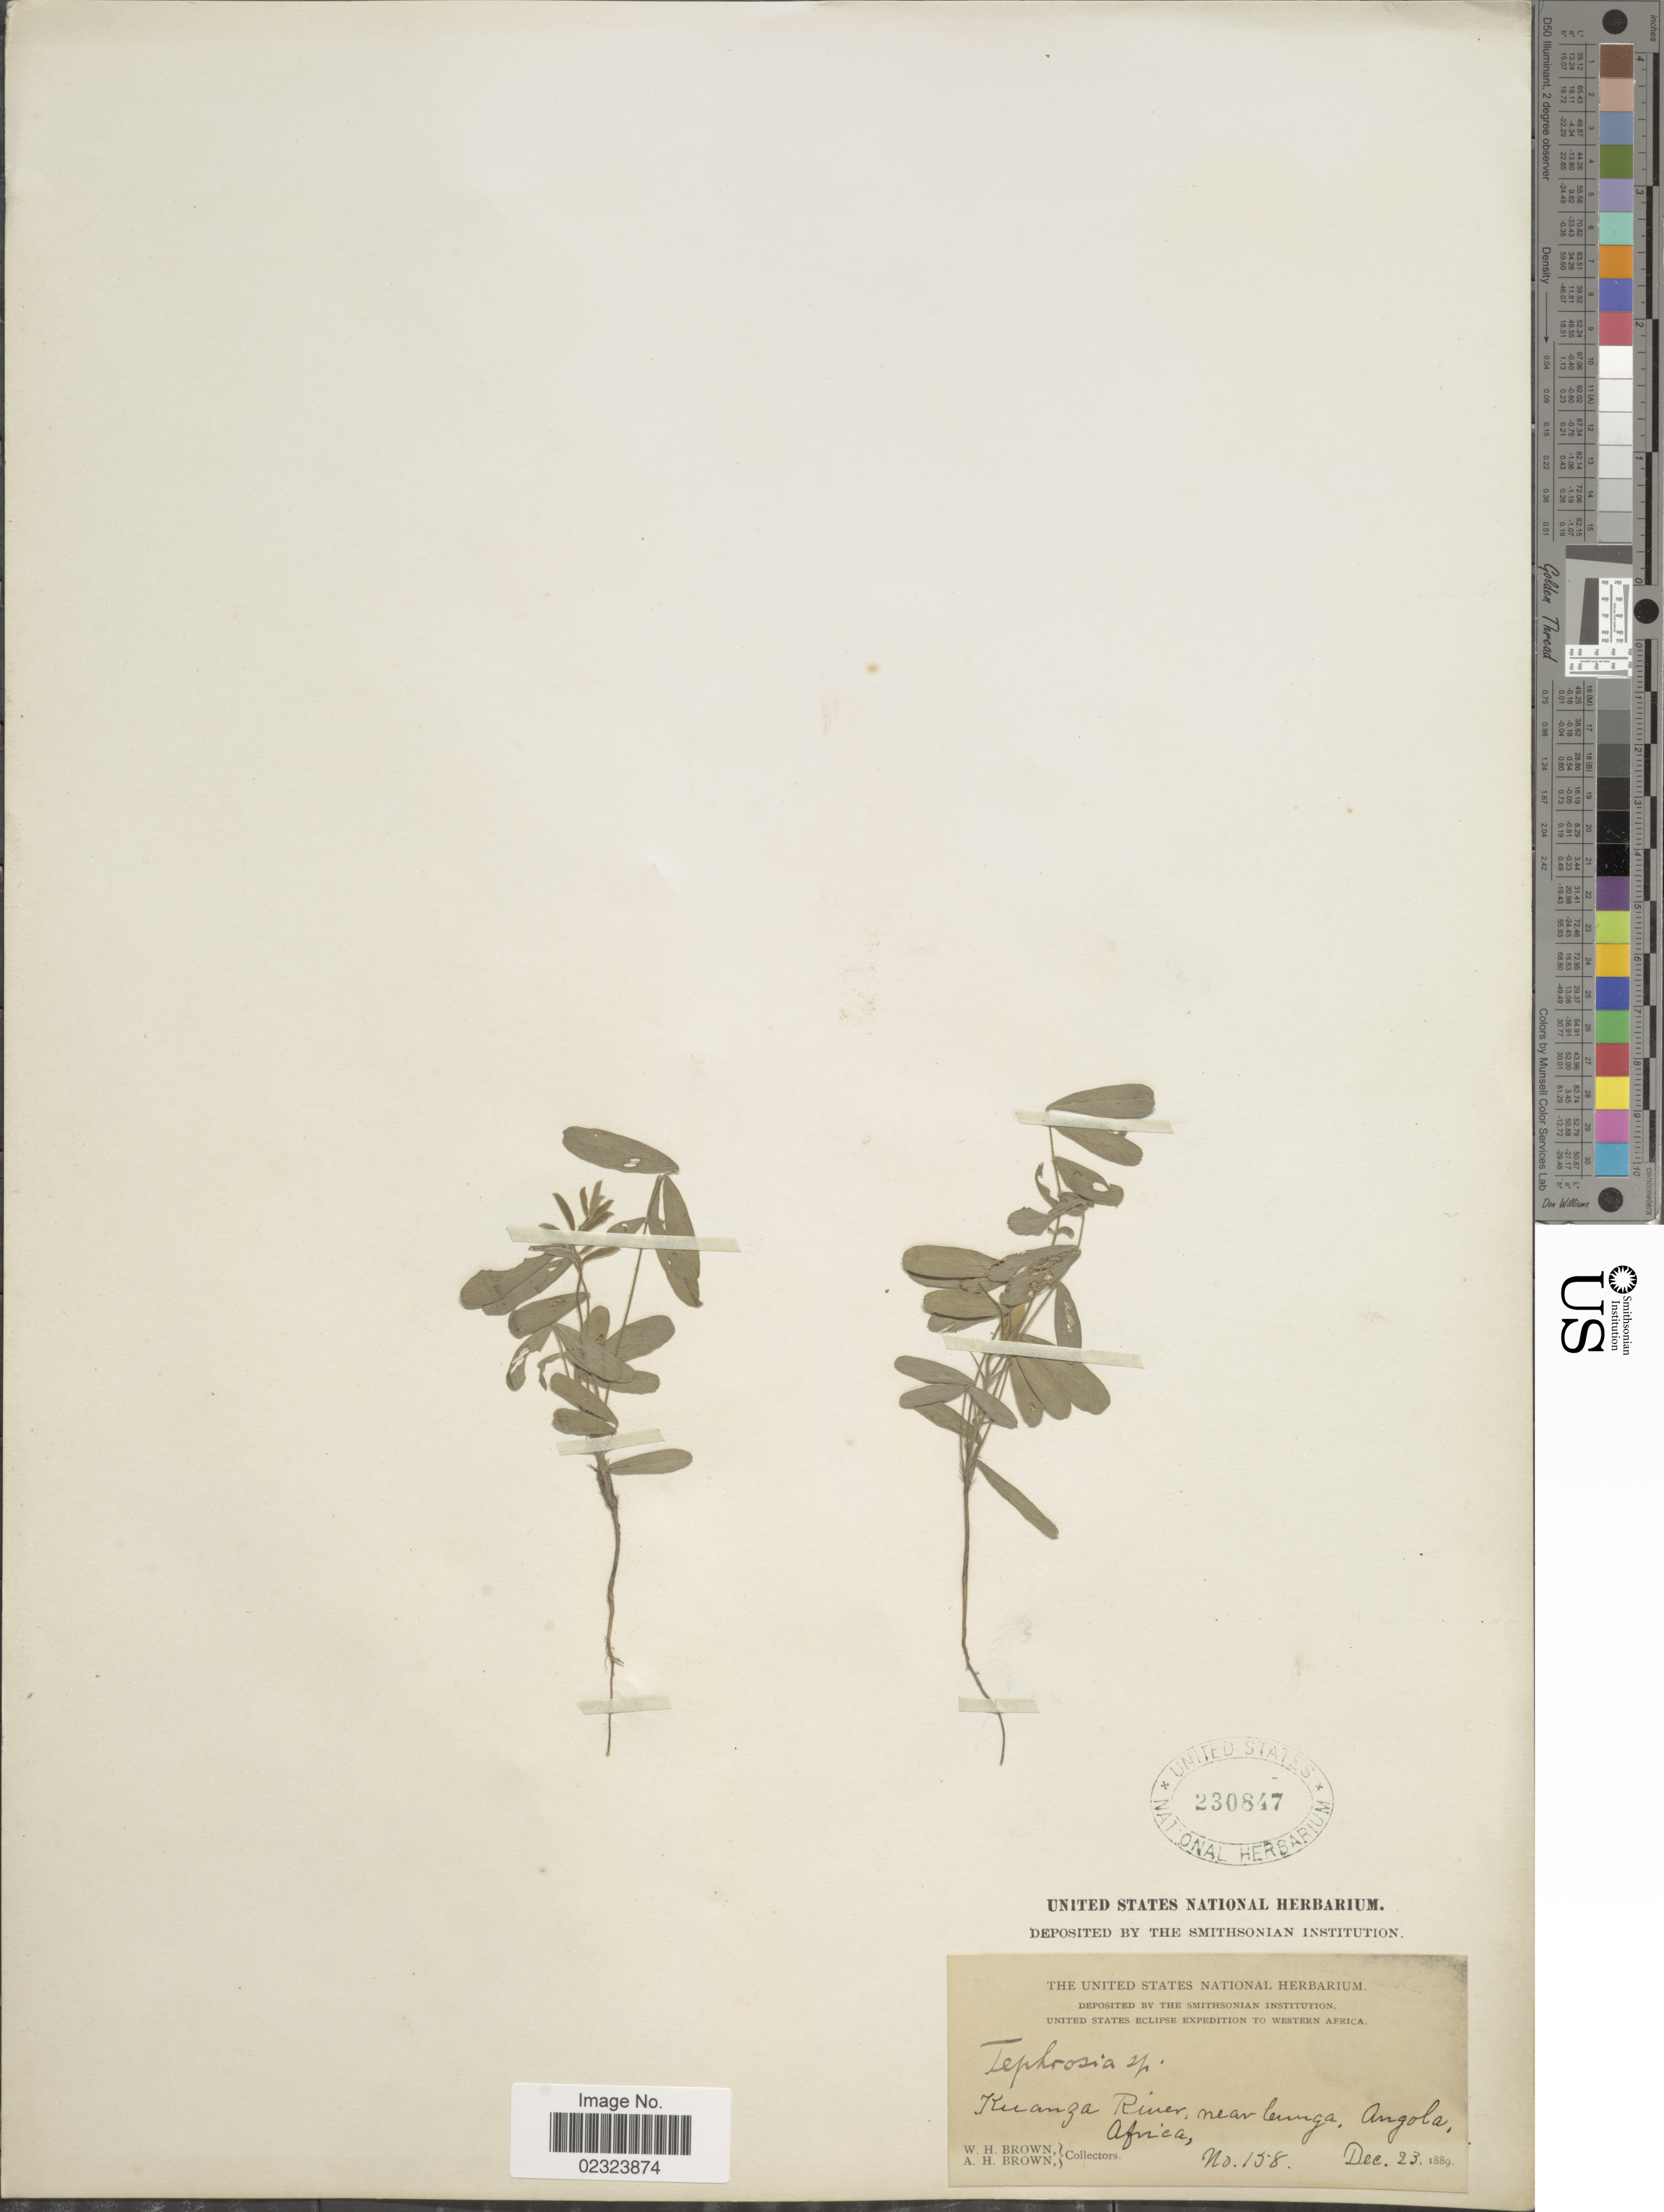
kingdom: Plantae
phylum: Tracheophyta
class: Magnoliopsida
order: Fabales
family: Fabaceae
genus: Tephrosia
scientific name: Tephrosia sp.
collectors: W. H. Brown & A. H. Brown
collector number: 158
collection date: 1889-12-23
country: Angola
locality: Kuanza River, near Cunga, Western Africa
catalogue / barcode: US 230847